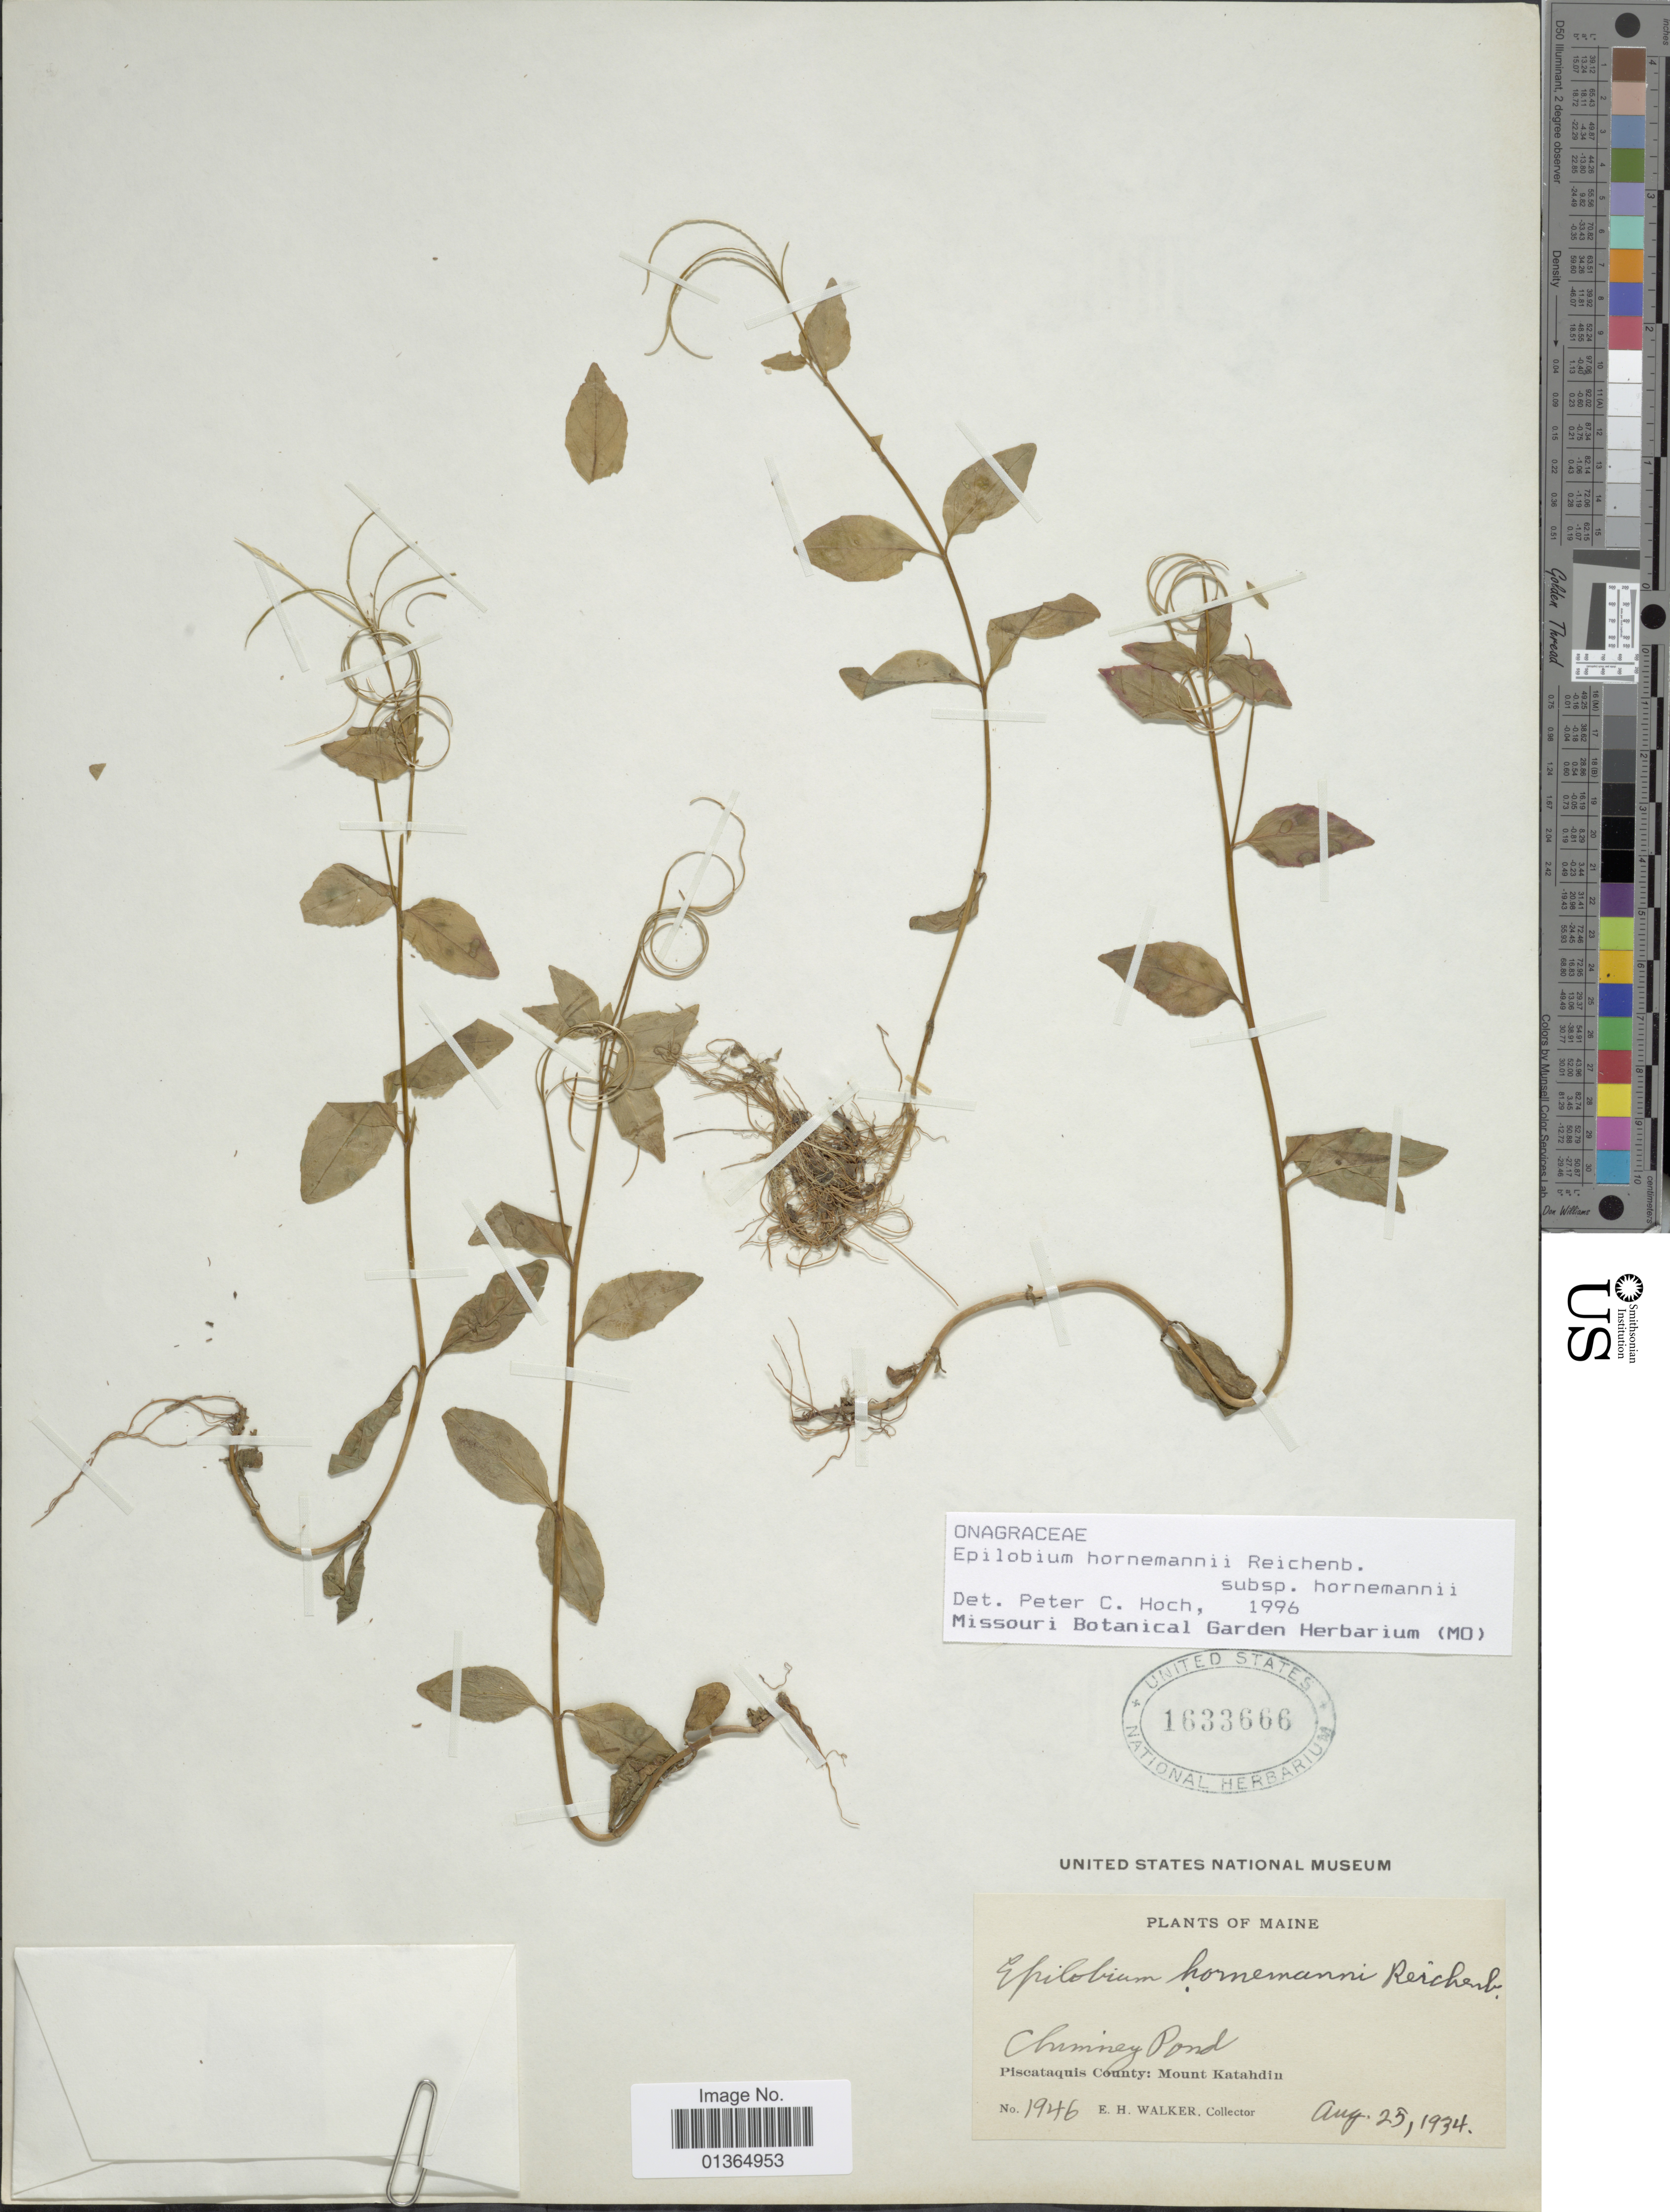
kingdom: Plantae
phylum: Tracheophyta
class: Magnoliopsida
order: Myrtales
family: Onagraceae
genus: Epilobium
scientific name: Epilobium hornemannii subsp. hornemannii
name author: Rchb.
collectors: E. H. Walker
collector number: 1946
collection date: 1934-08-25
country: United States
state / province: Maine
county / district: Piscataquis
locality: Chimney Pond. Piscataquis County; Mount Katahdin.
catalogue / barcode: US 1633666